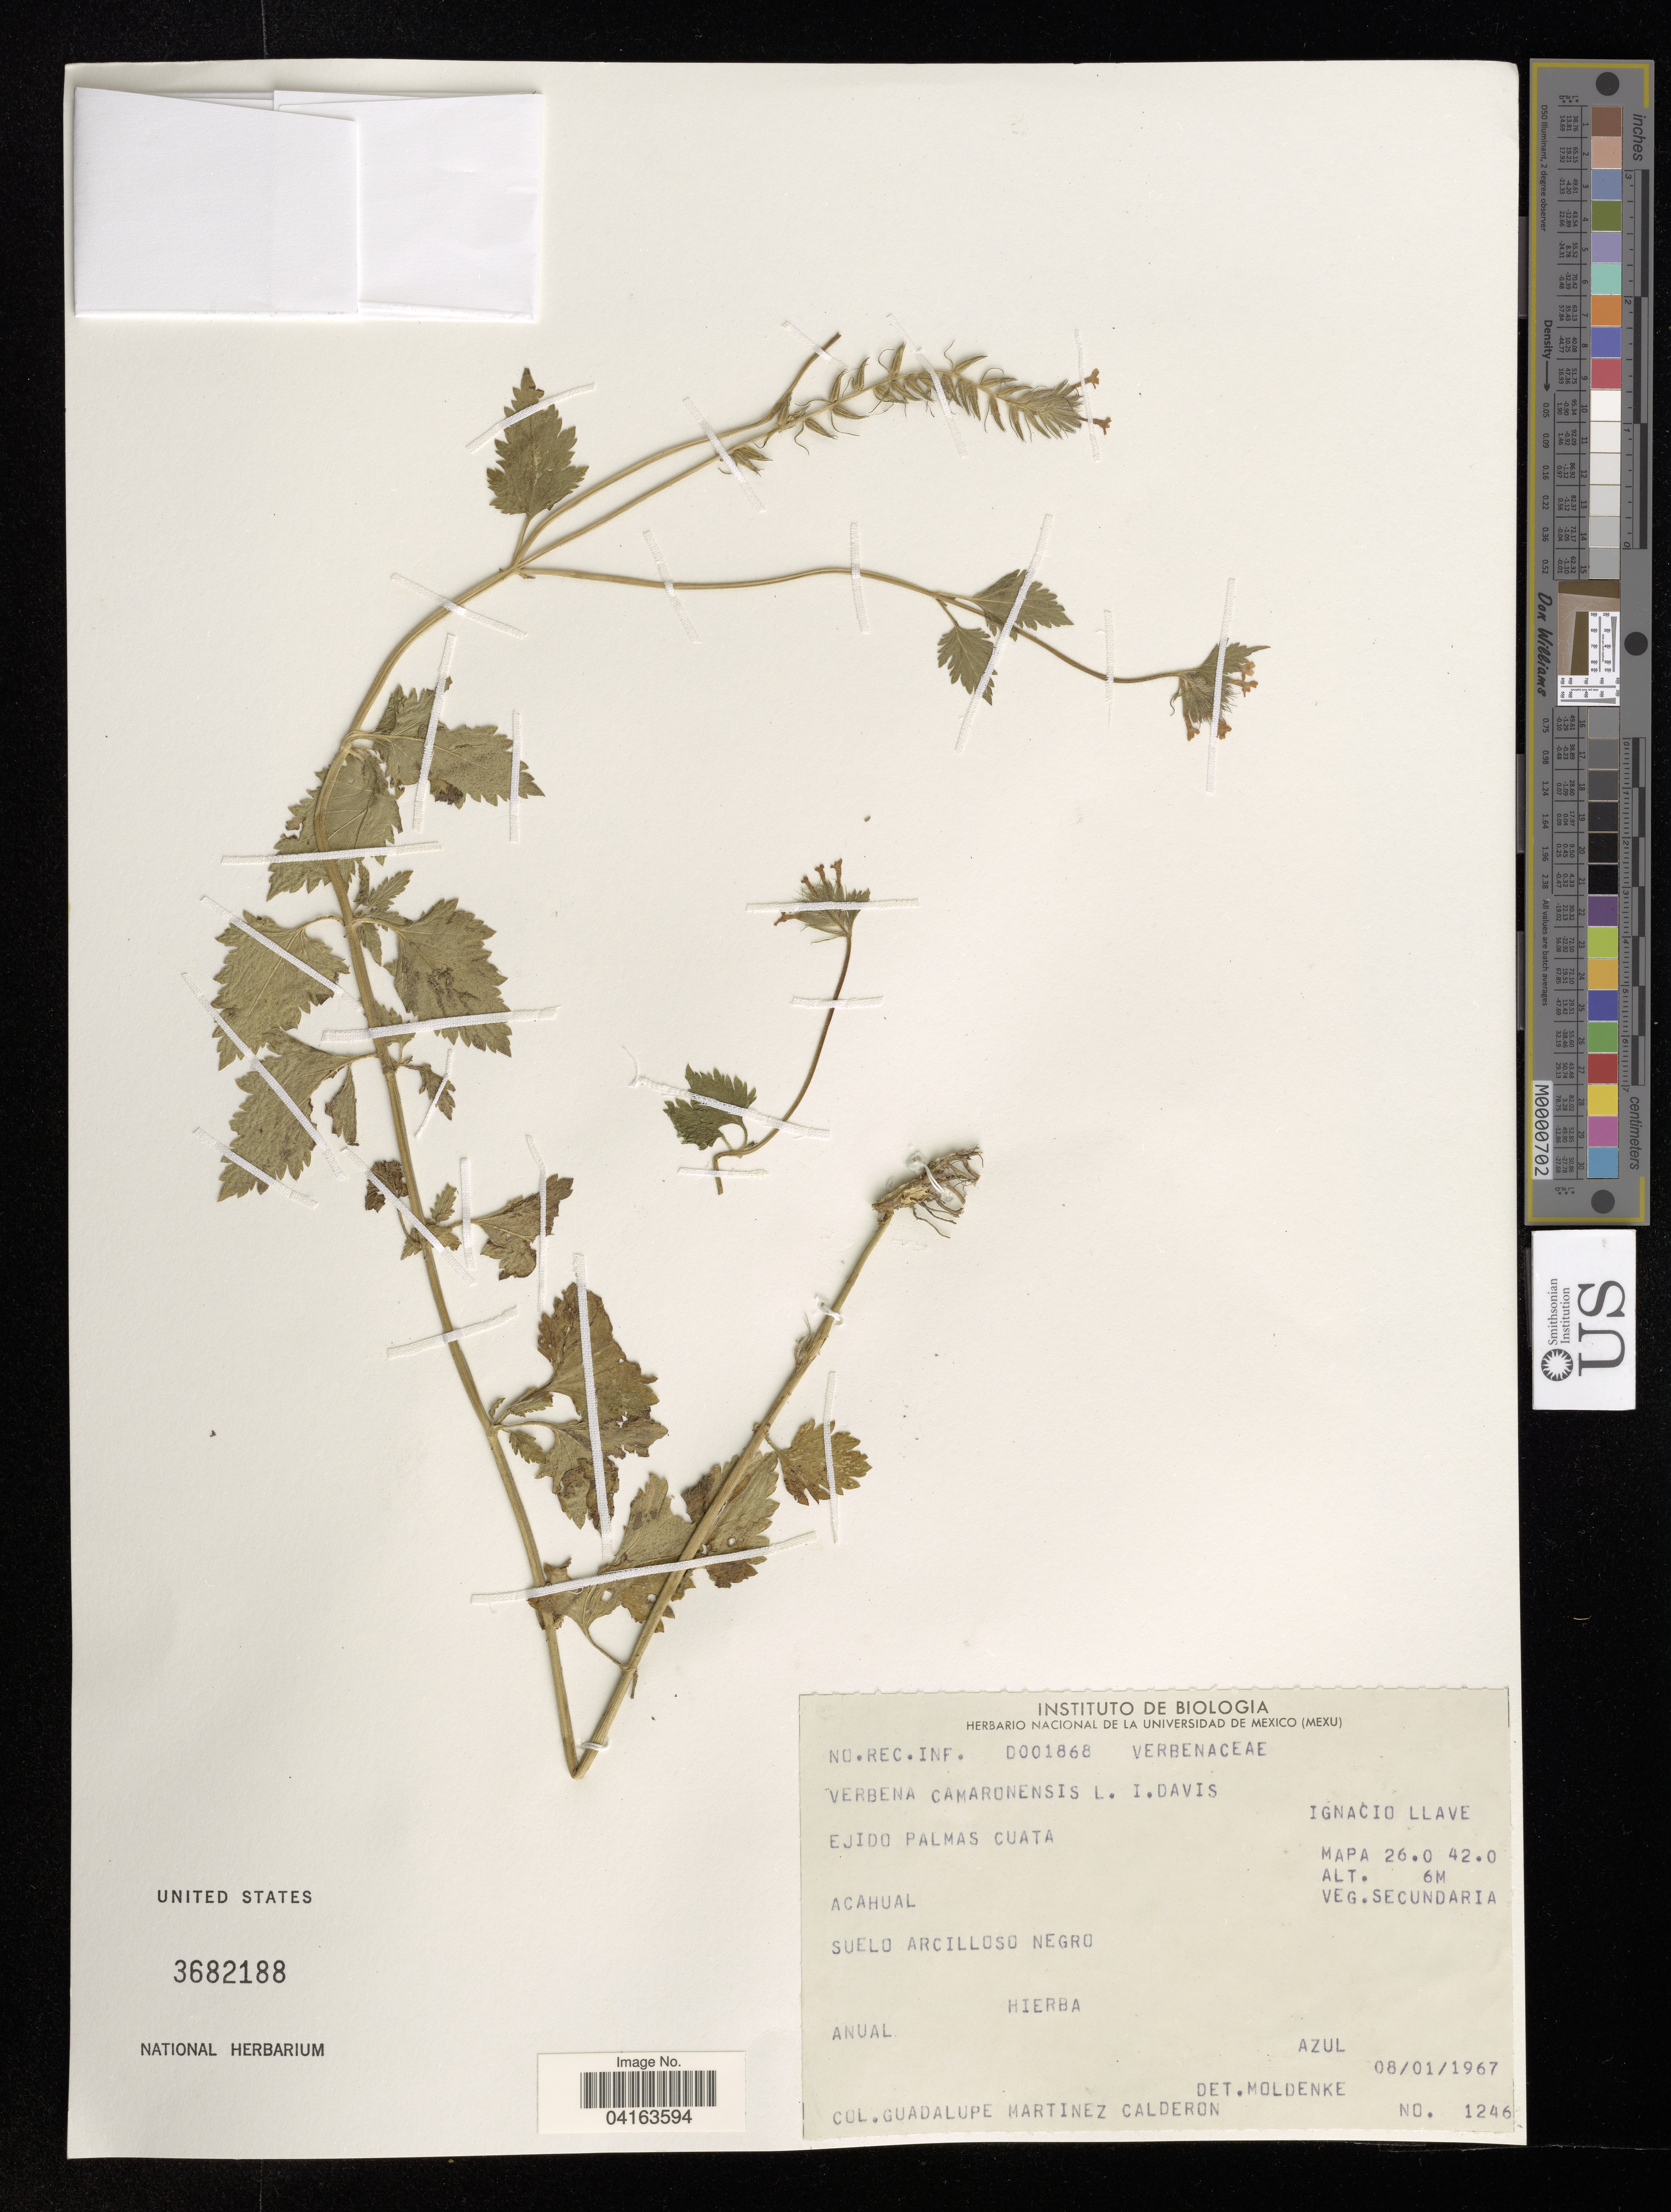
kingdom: Plantae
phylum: Tracheophyta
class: Magnoliopsida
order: Lamiales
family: Verbenaceae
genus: Verbena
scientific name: Verbena cameronensis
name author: L.I. Davis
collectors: G. Martínez Calderón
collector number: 1246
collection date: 1967-01-08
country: Mexico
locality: Ejido Palmas Cuata.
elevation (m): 6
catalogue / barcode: US 3682188